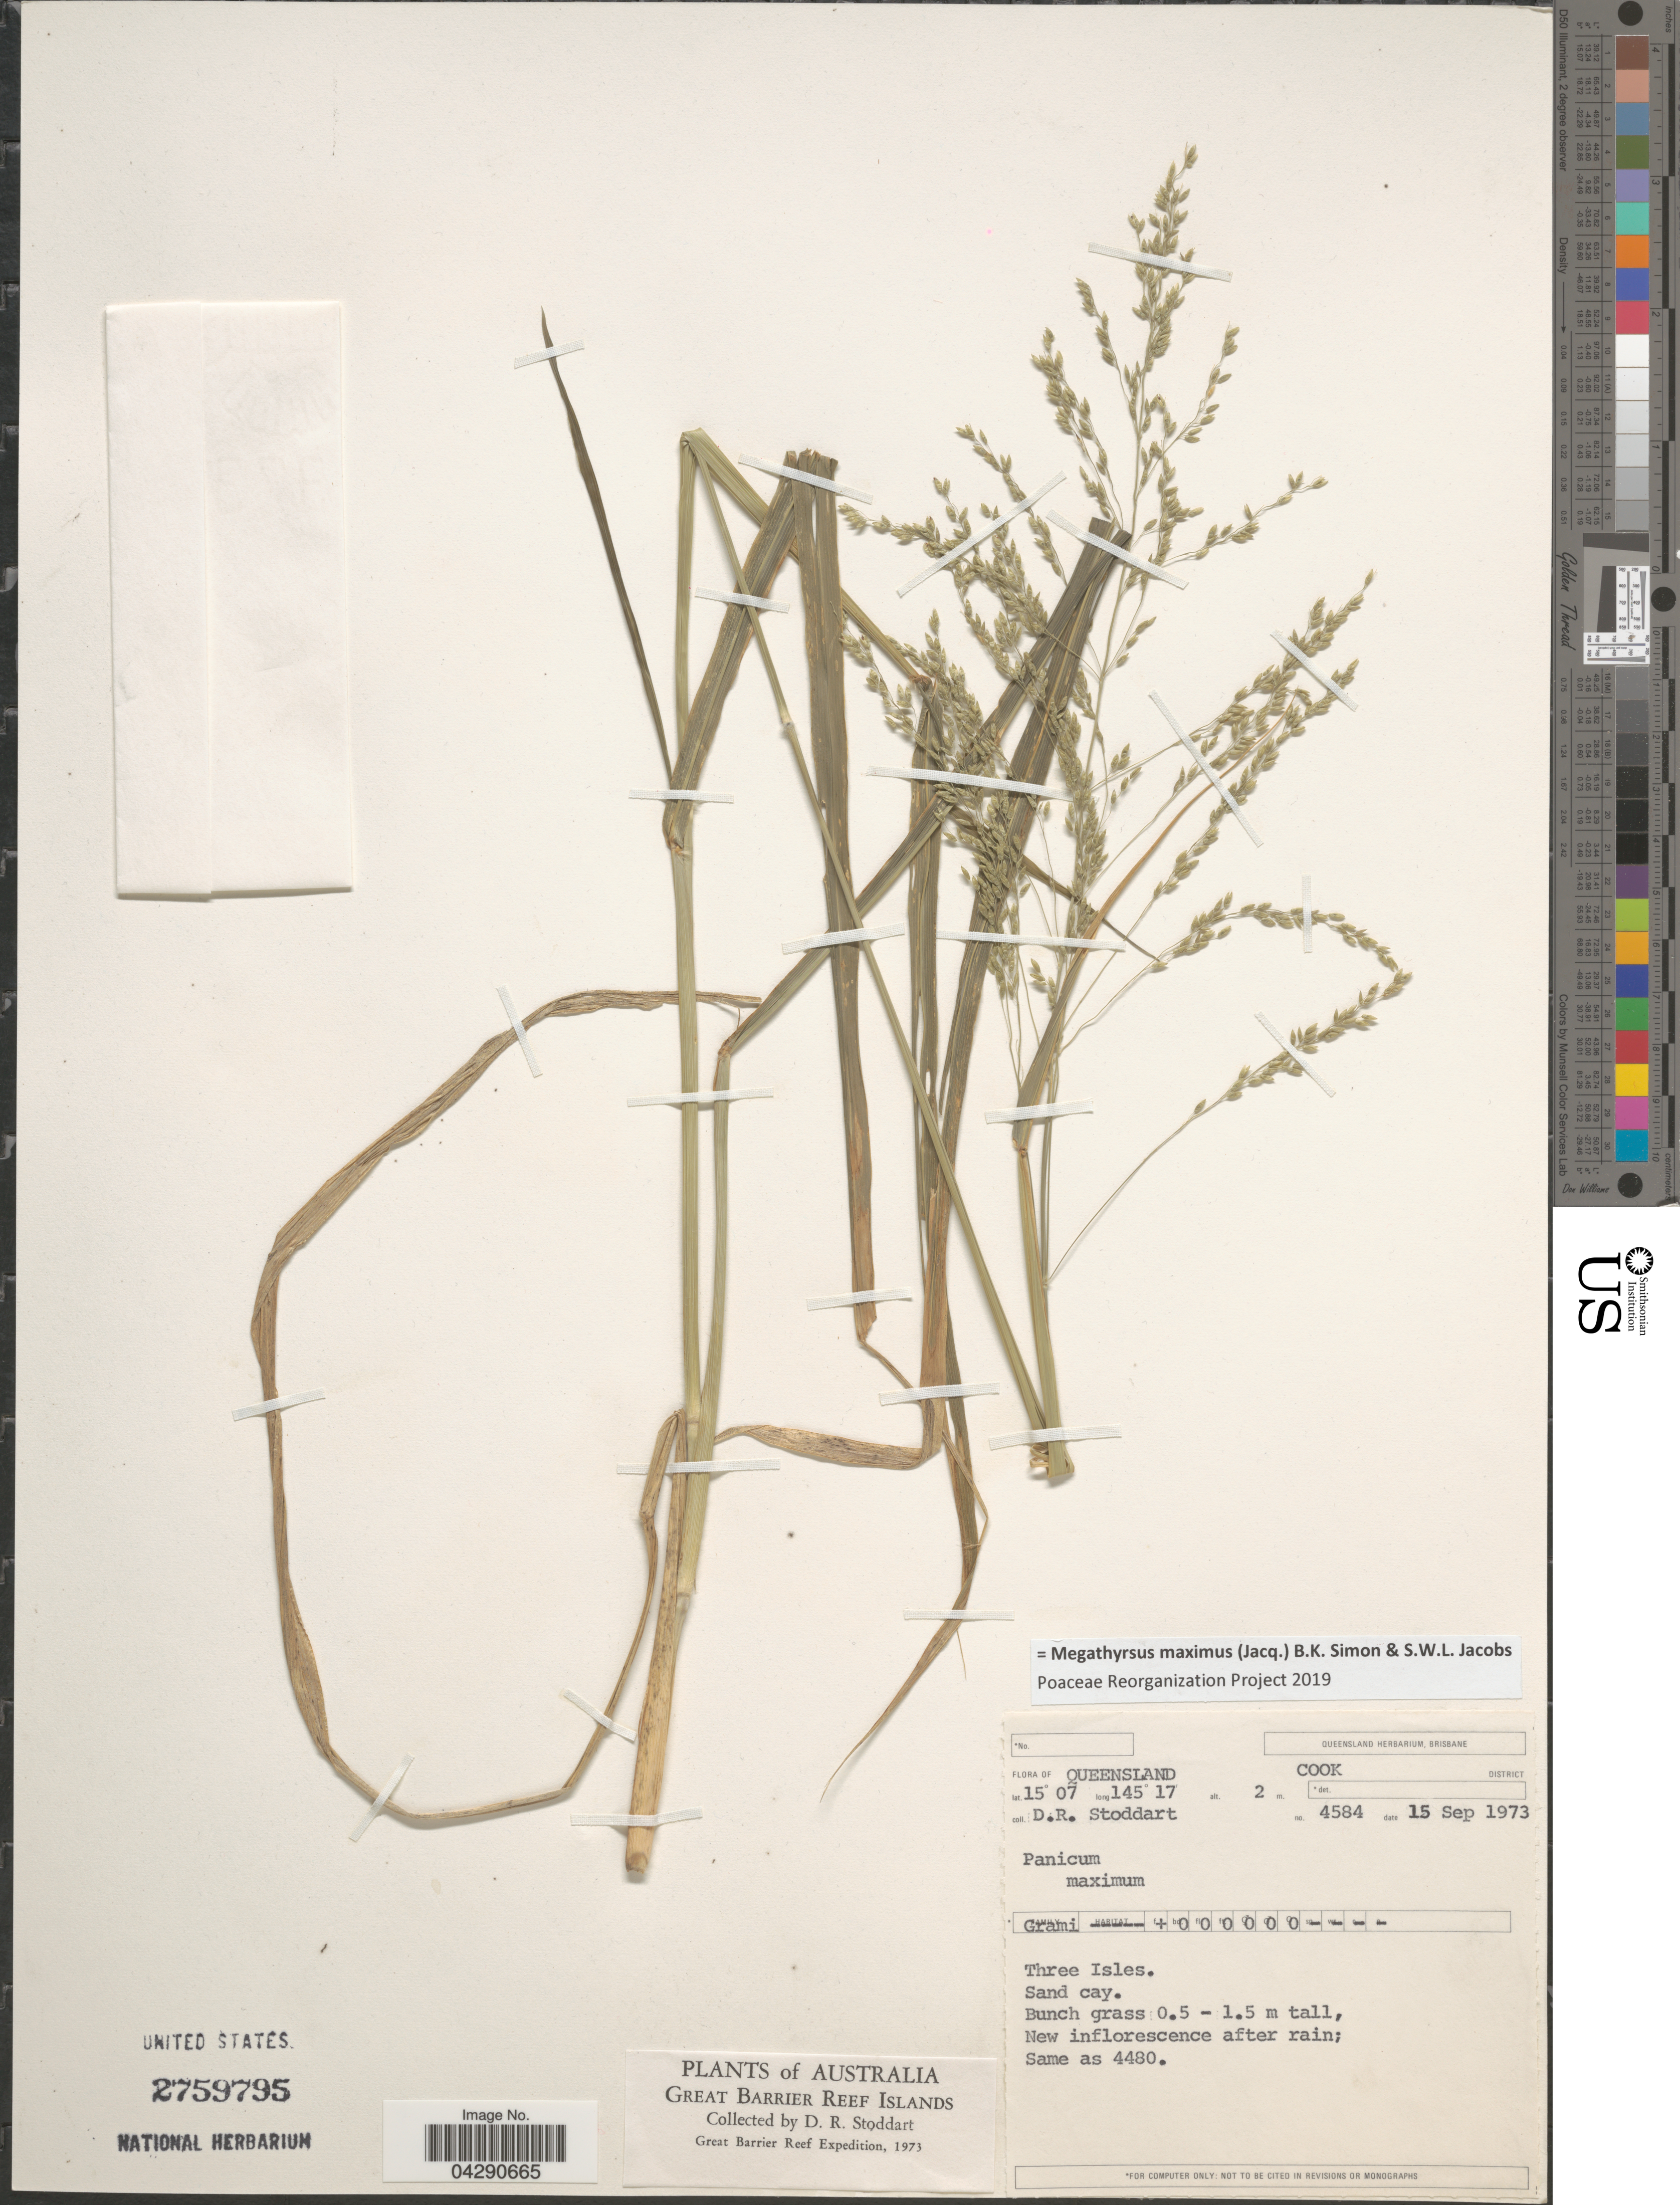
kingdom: Plantae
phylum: Tracheophyta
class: Liliopsida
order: Poales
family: Poaceae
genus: Megathyrsus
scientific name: Megathyrsus maximus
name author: (Jacq.) B.K. Simon & S.W.L. Jacobs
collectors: D. R. Stoddart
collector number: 4584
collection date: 1973-09-15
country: Australia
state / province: Queensland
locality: Cook District. Three Isles.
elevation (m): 2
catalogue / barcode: US 2759795